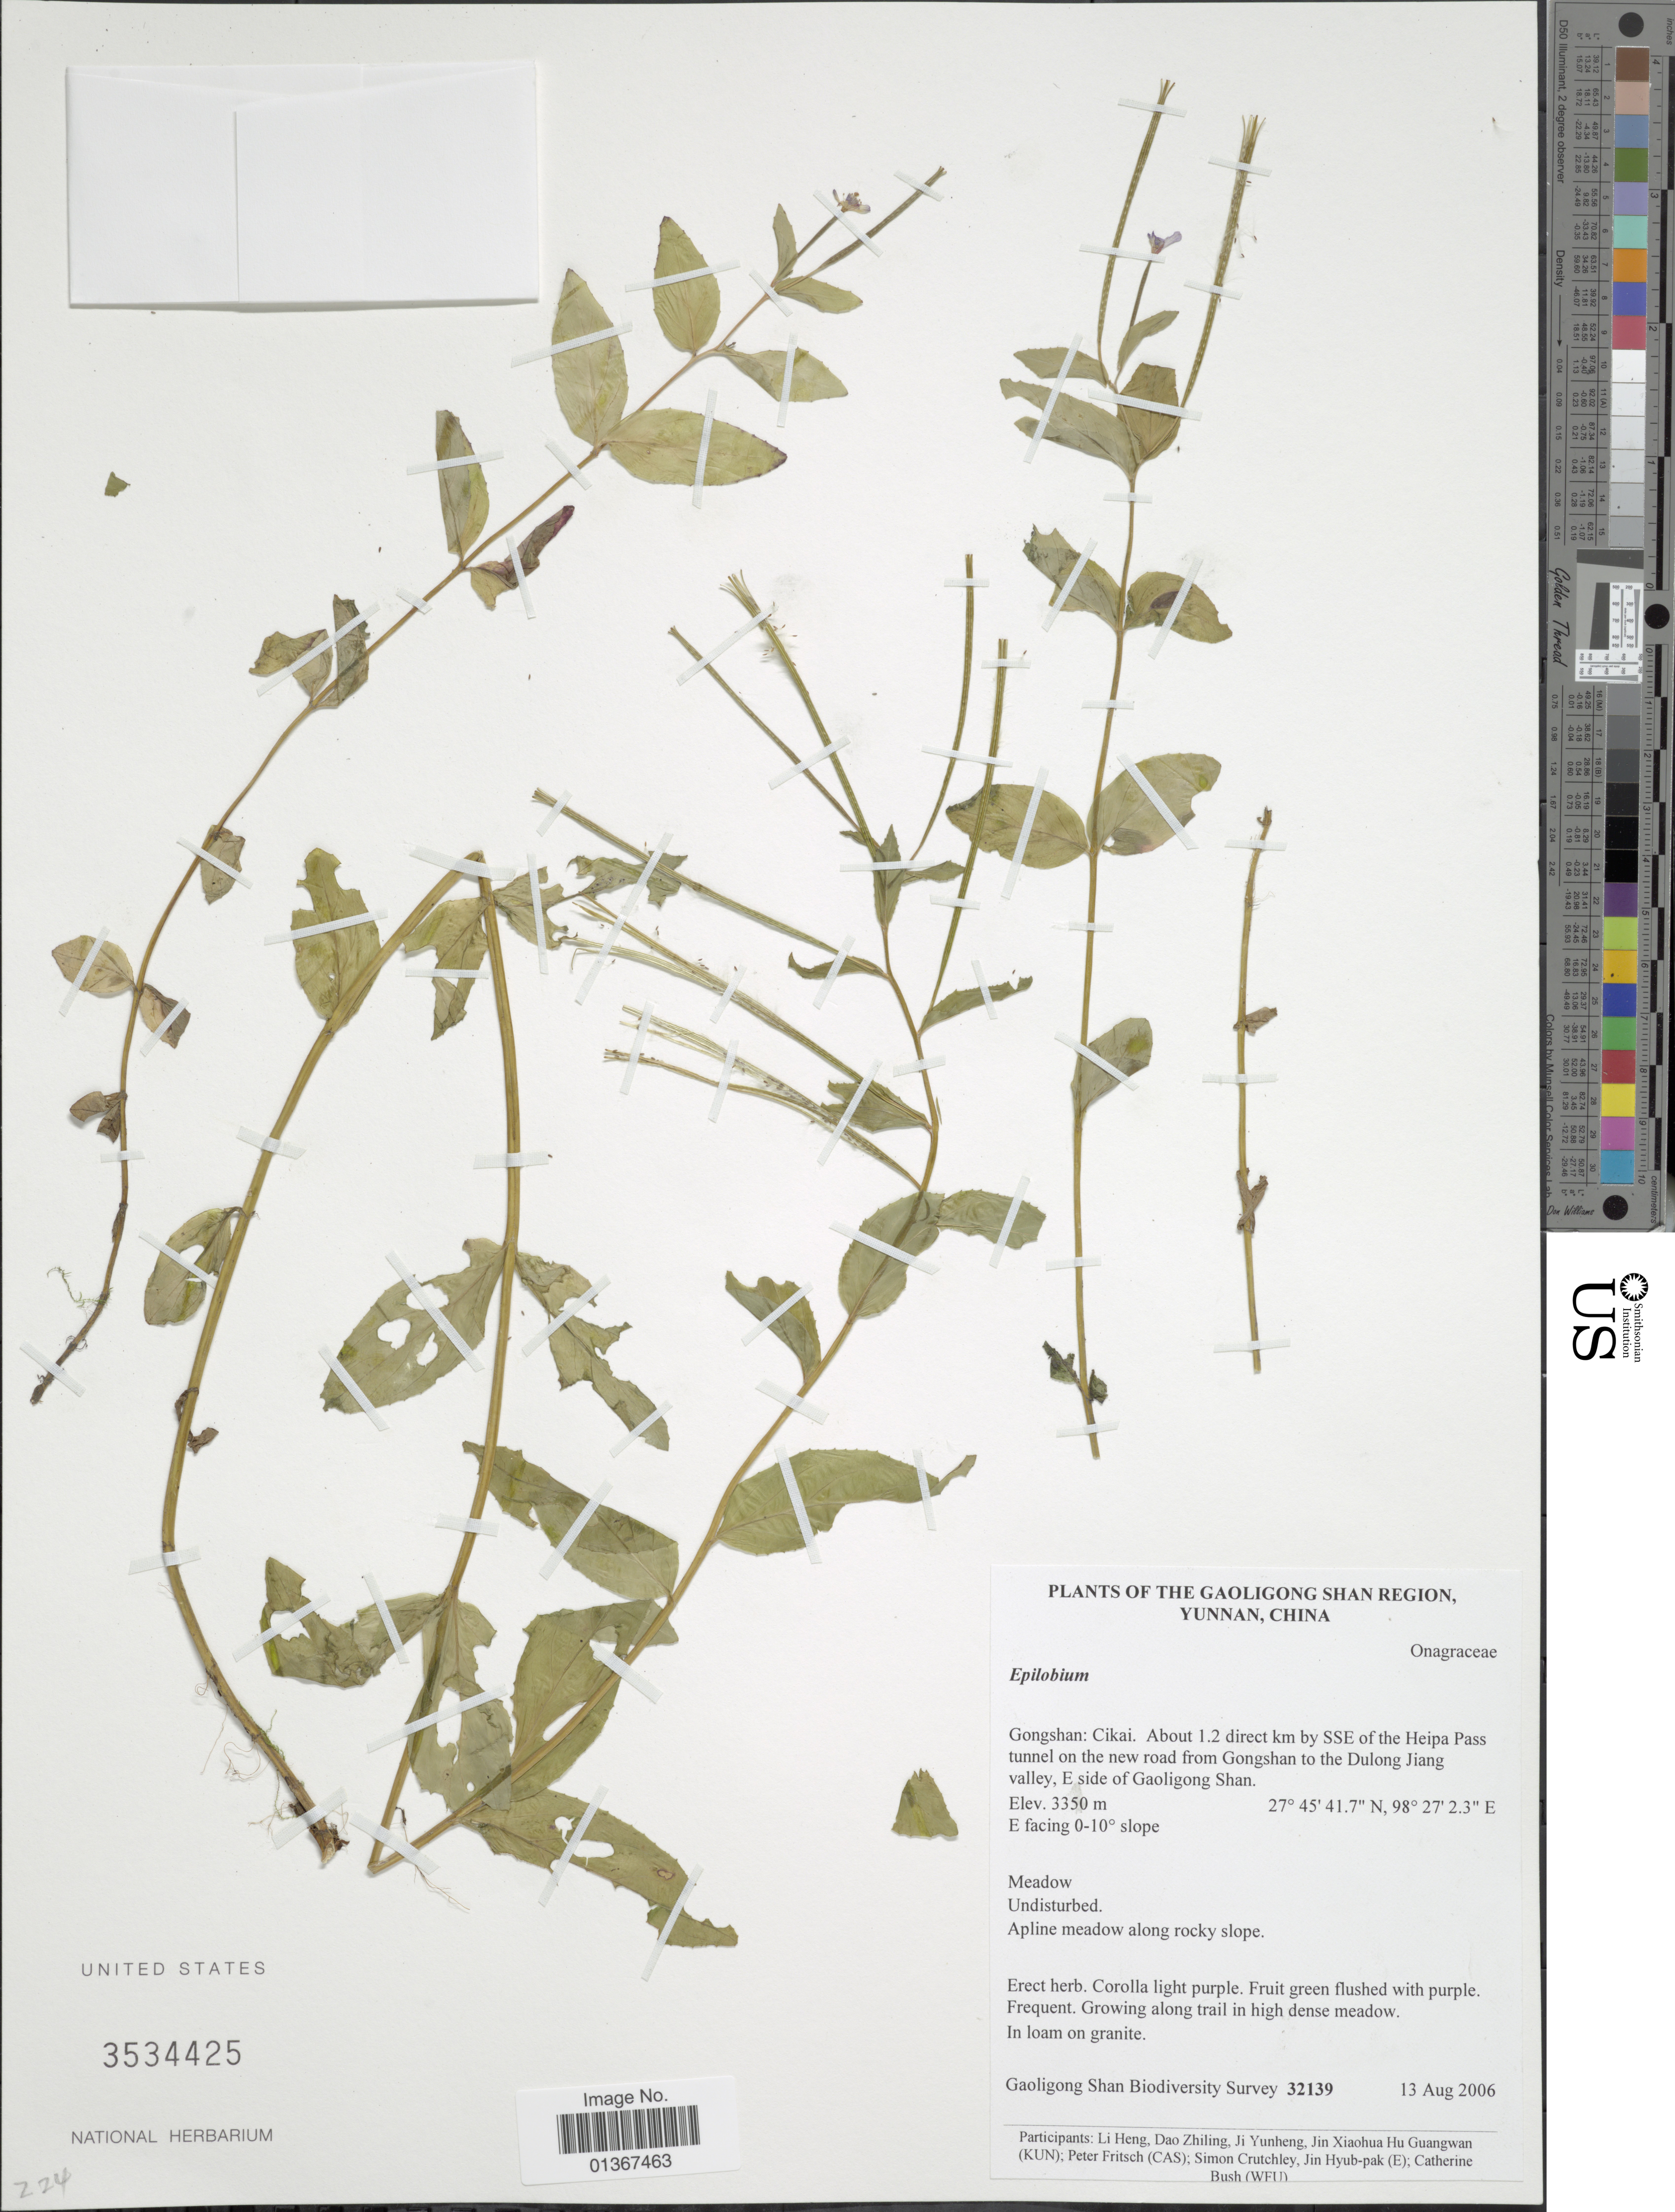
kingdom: Plantae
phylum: Tracheophyta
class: Magnoliopsida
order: Myrtales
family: Onagraceae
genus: Epilobium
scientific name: Epilobium sp.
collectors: Gaoligong Shan Biodiversity Survey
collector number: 32139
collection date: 2006-08-13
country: China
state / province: Yunnan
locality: Gaoligong Shan Region. Gongshan: Cikai. About 1.2 direct km by SS of the Heipa Pass tunnel on the new road from Gongshan to the Dulong Jiang valley, E side of Gaoligong Shan.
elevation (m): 3350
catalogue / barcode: US 3534425